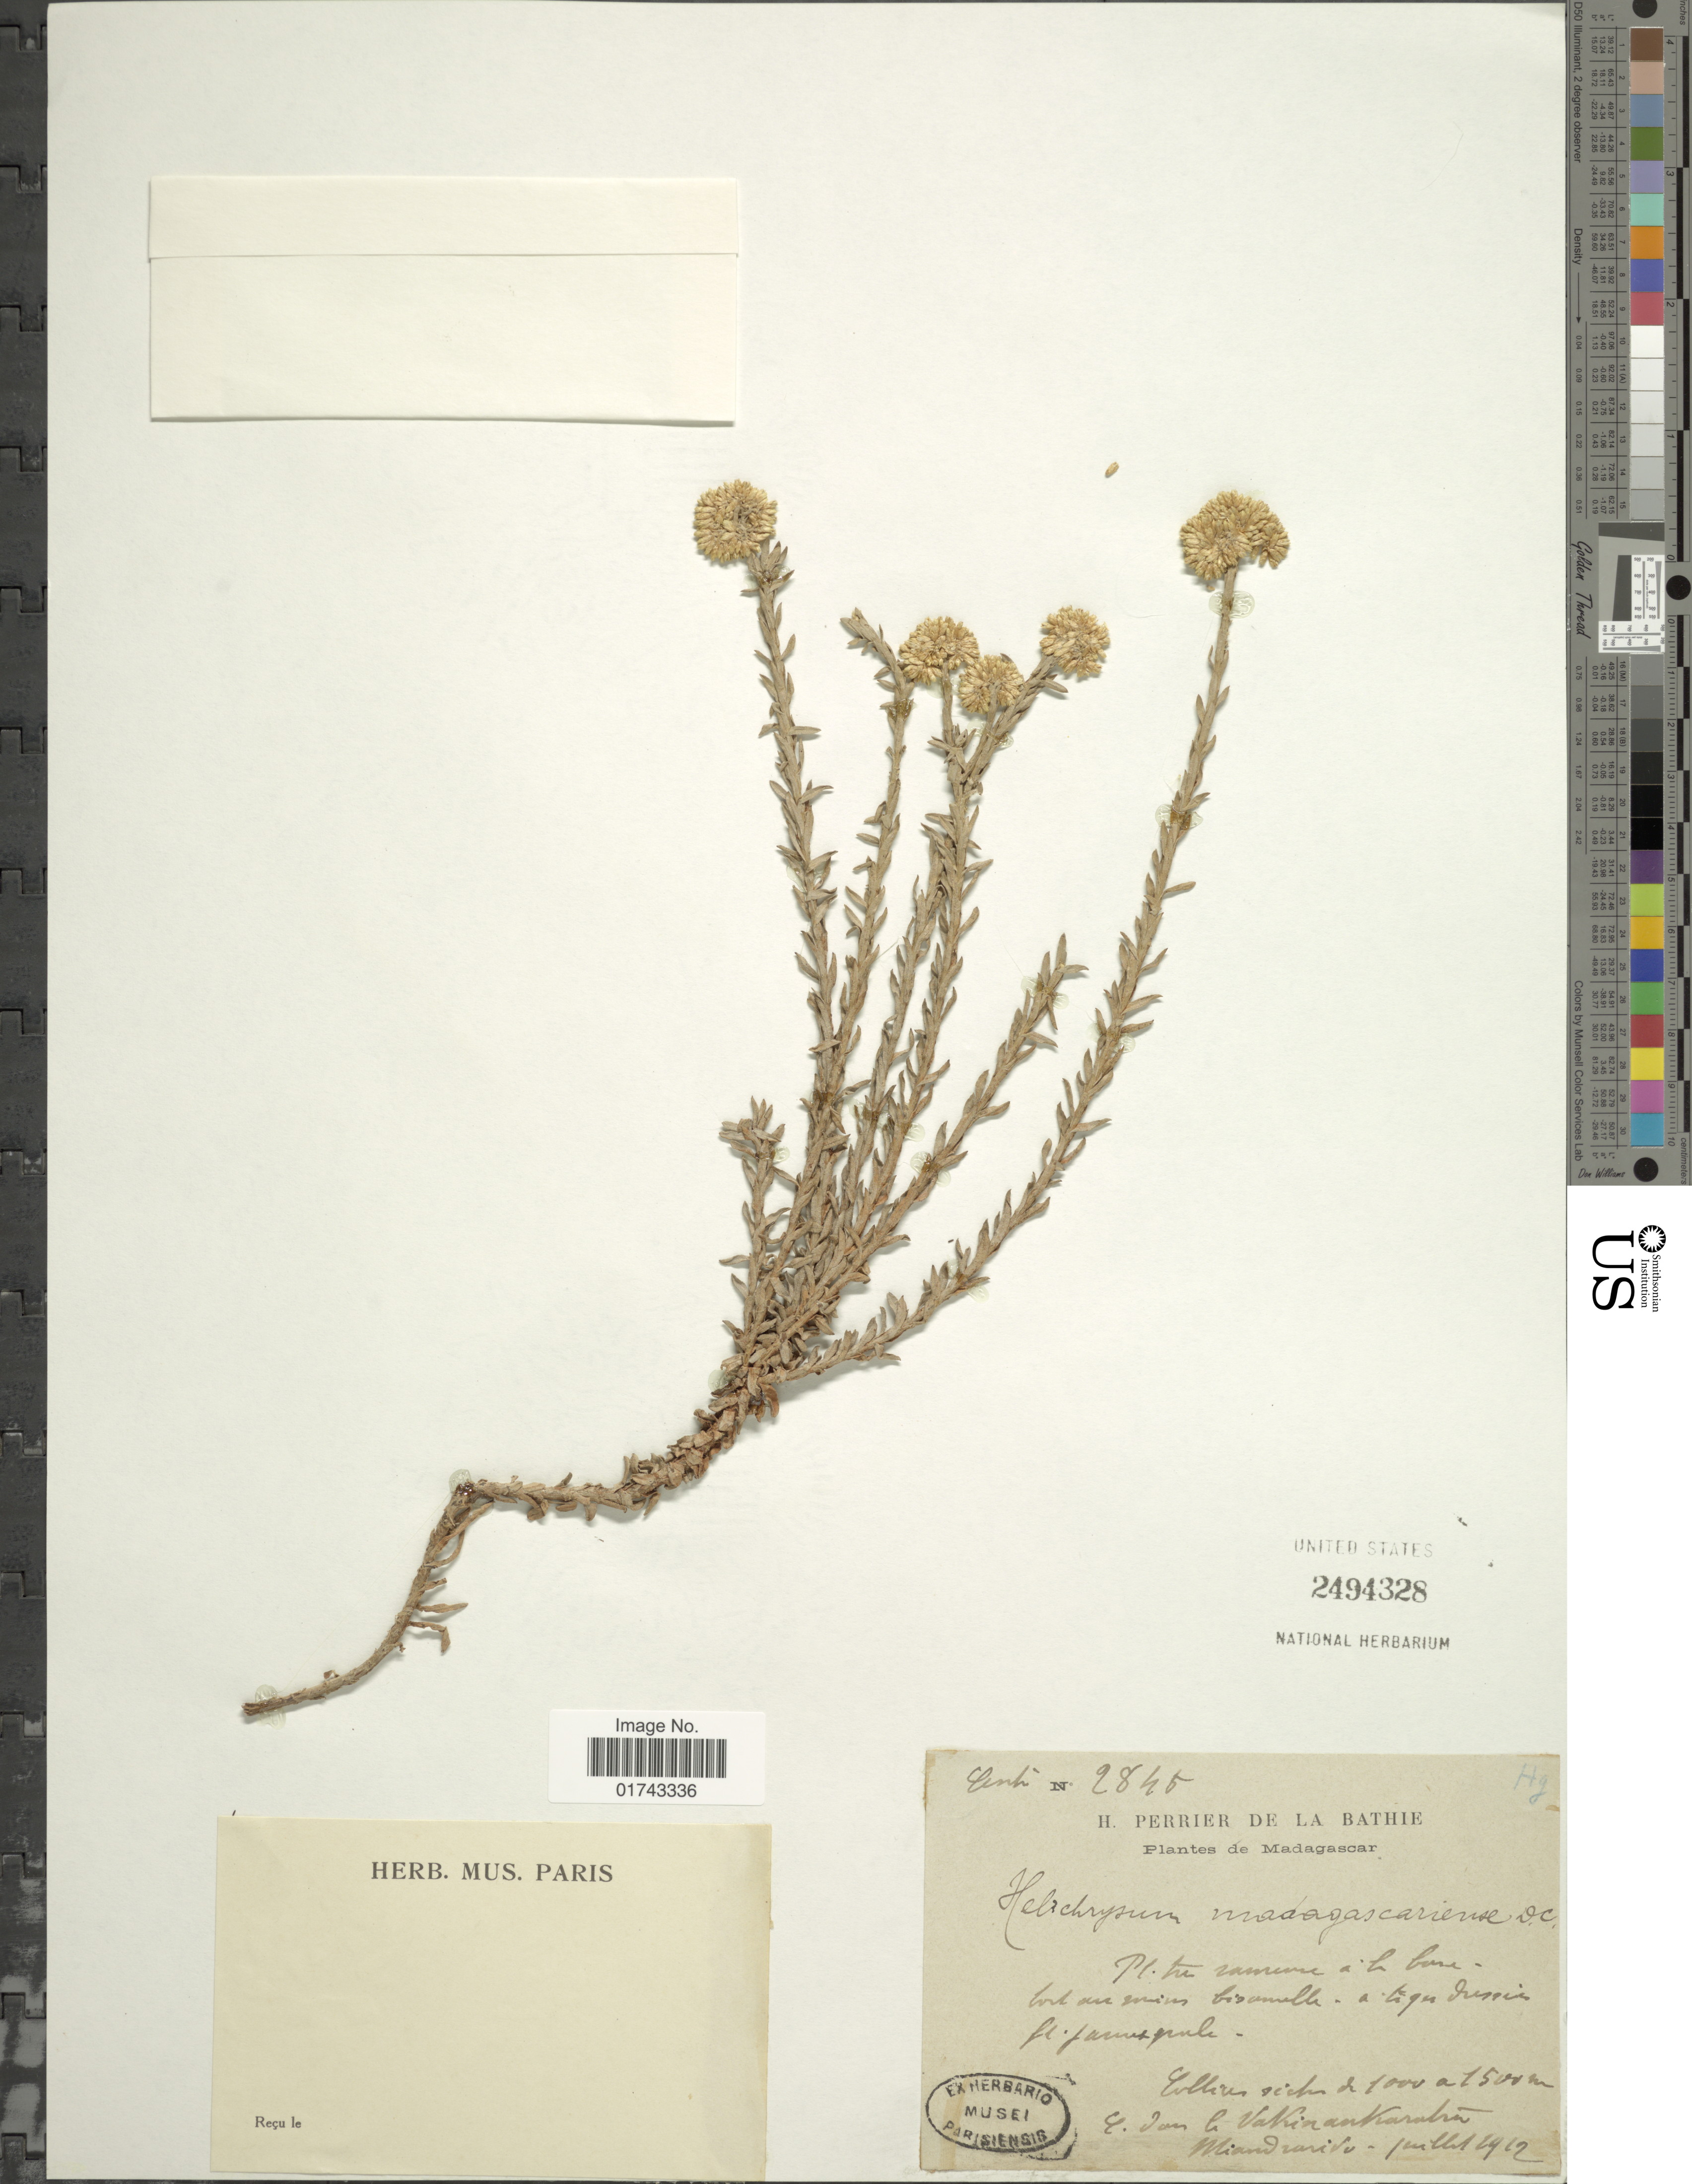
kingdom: Plantae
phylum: Tracheophyta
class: Magnoliopsida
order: Asterales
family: Asteraceae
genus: Helichrysum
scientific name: Helichrysum madagascariense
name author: DC.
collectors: H. Perrier de la Bâthie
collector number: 2845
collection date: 1912-07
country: Madagascar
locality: Elklivin sich a e. van la Valkenkaratin Miandrati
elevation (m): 1000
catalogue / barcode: US 2494328